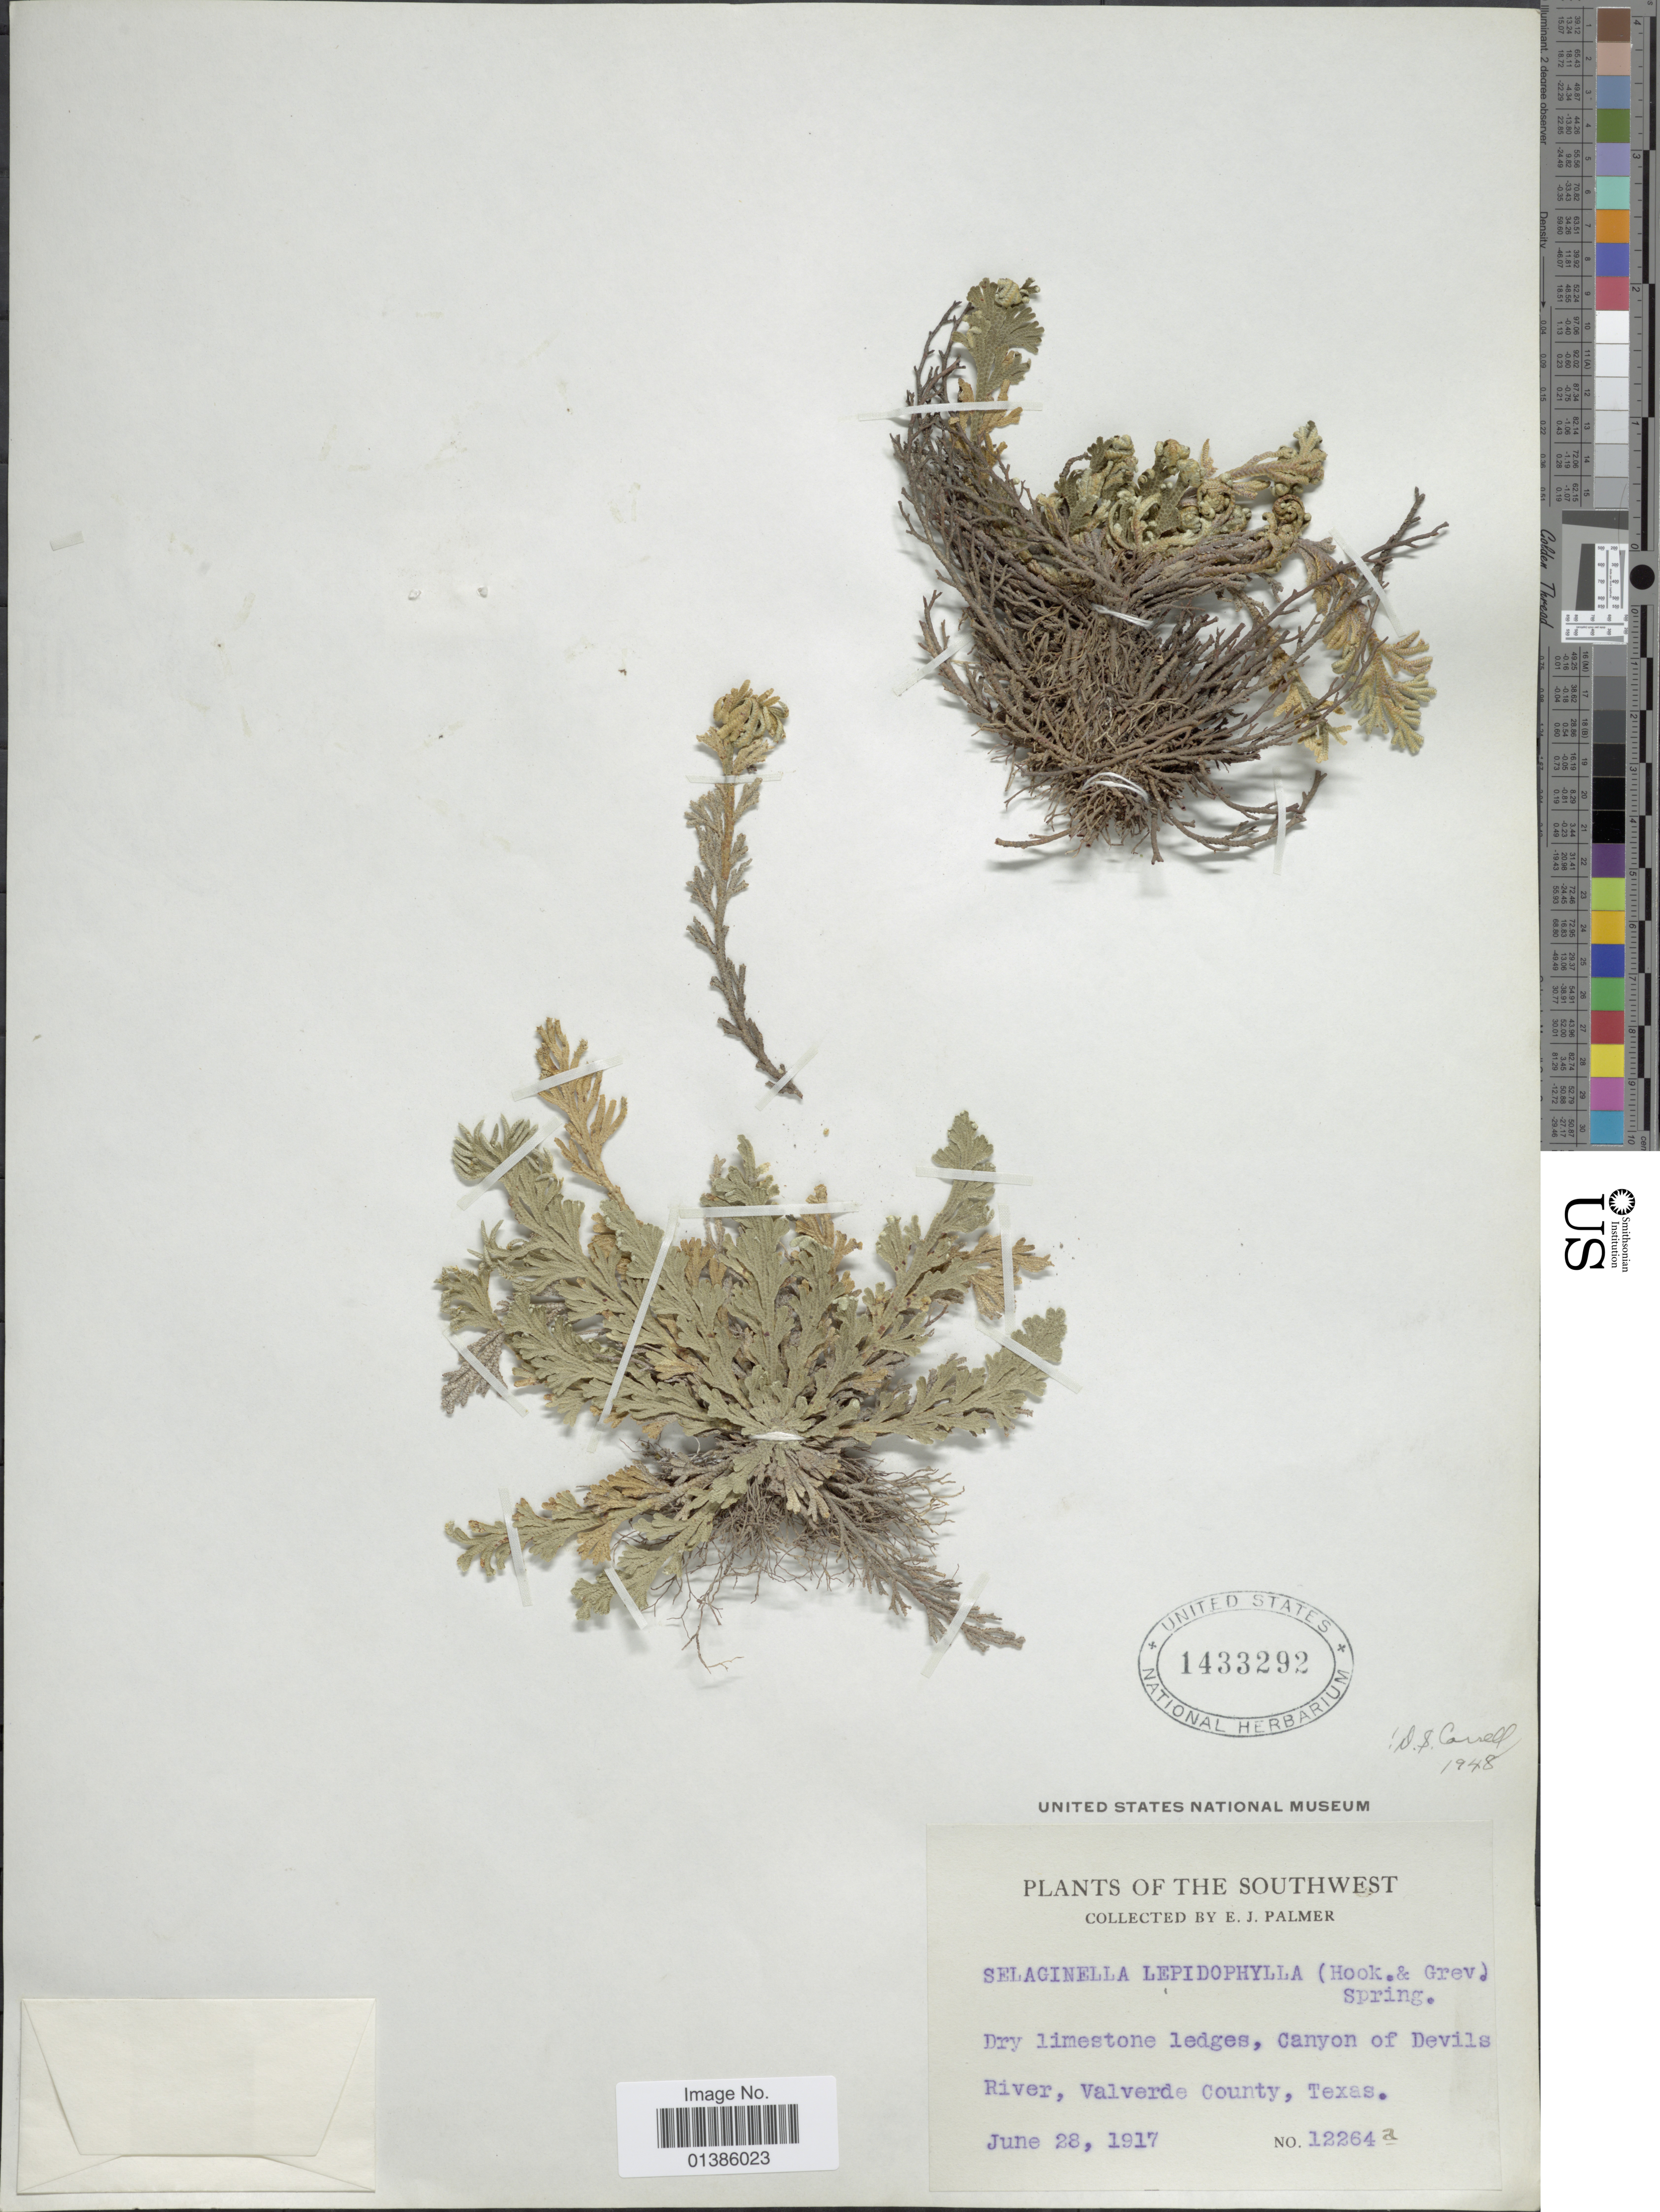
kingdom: Plantae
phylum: Tracheophyta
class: Lycopodiopsida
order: Selaginellales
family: Selaginellaceae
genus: Selaginella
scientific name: Selaginella lepidophylla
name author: (Hook. & Grev.) Spring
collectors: E. J. Palmer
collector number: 12264a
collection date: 1917-06-28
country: United States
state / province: Texas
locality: Southwest. Dry limestone ledges, Canyon of Devils River, Valverde County.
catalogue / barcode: US 1433292